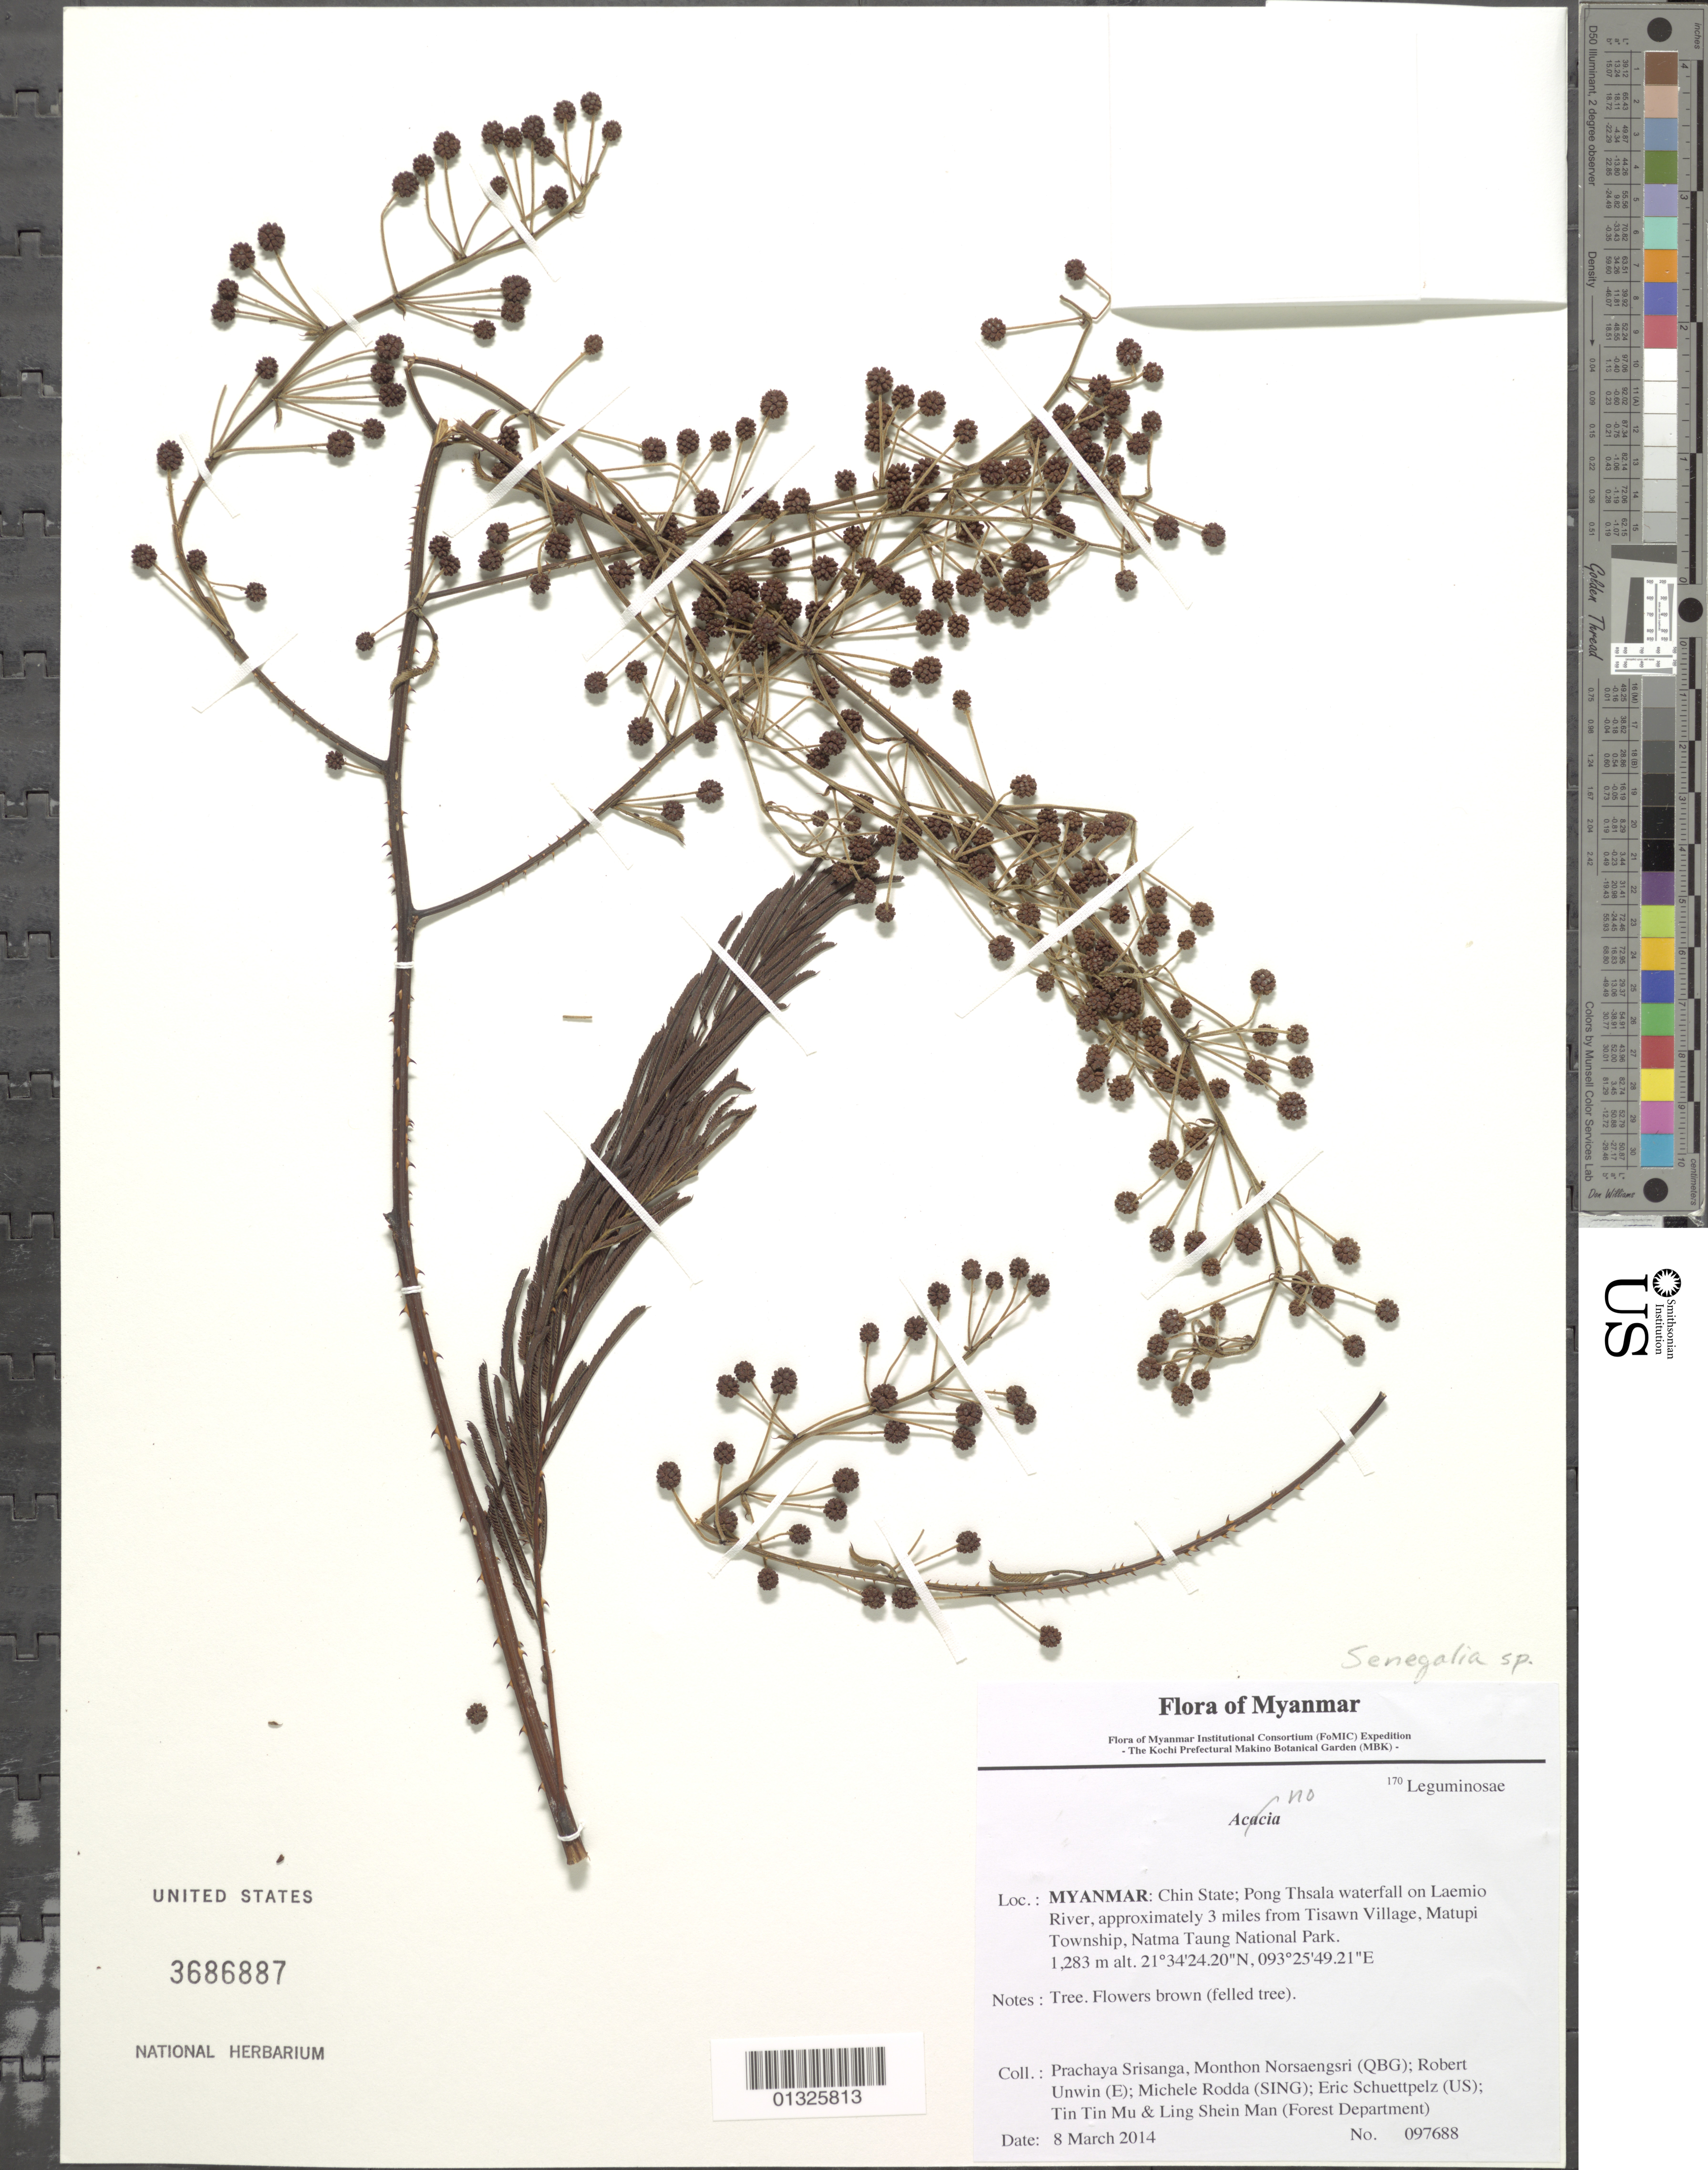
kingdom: Plantae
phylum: Tracheophyta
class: Magnoliopsida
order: Fabales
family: Fabaceae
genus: Senegalia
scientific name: Senegalia sp.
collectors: P. Srisanga, M. Norsaengsri, R. Unwin, M. Rodda, E. Schuettpelz, Tin Tin Mu & Ling Shein Man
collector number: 97688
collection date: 2014-03-08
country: Myanmar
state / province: Chin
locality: Pong Thsala waterfall on Laemio River, approximately 3 miles from Tisawn Village, Matupi Township, Natma Taung National Park.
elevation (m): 1283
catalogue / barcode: US 3686887